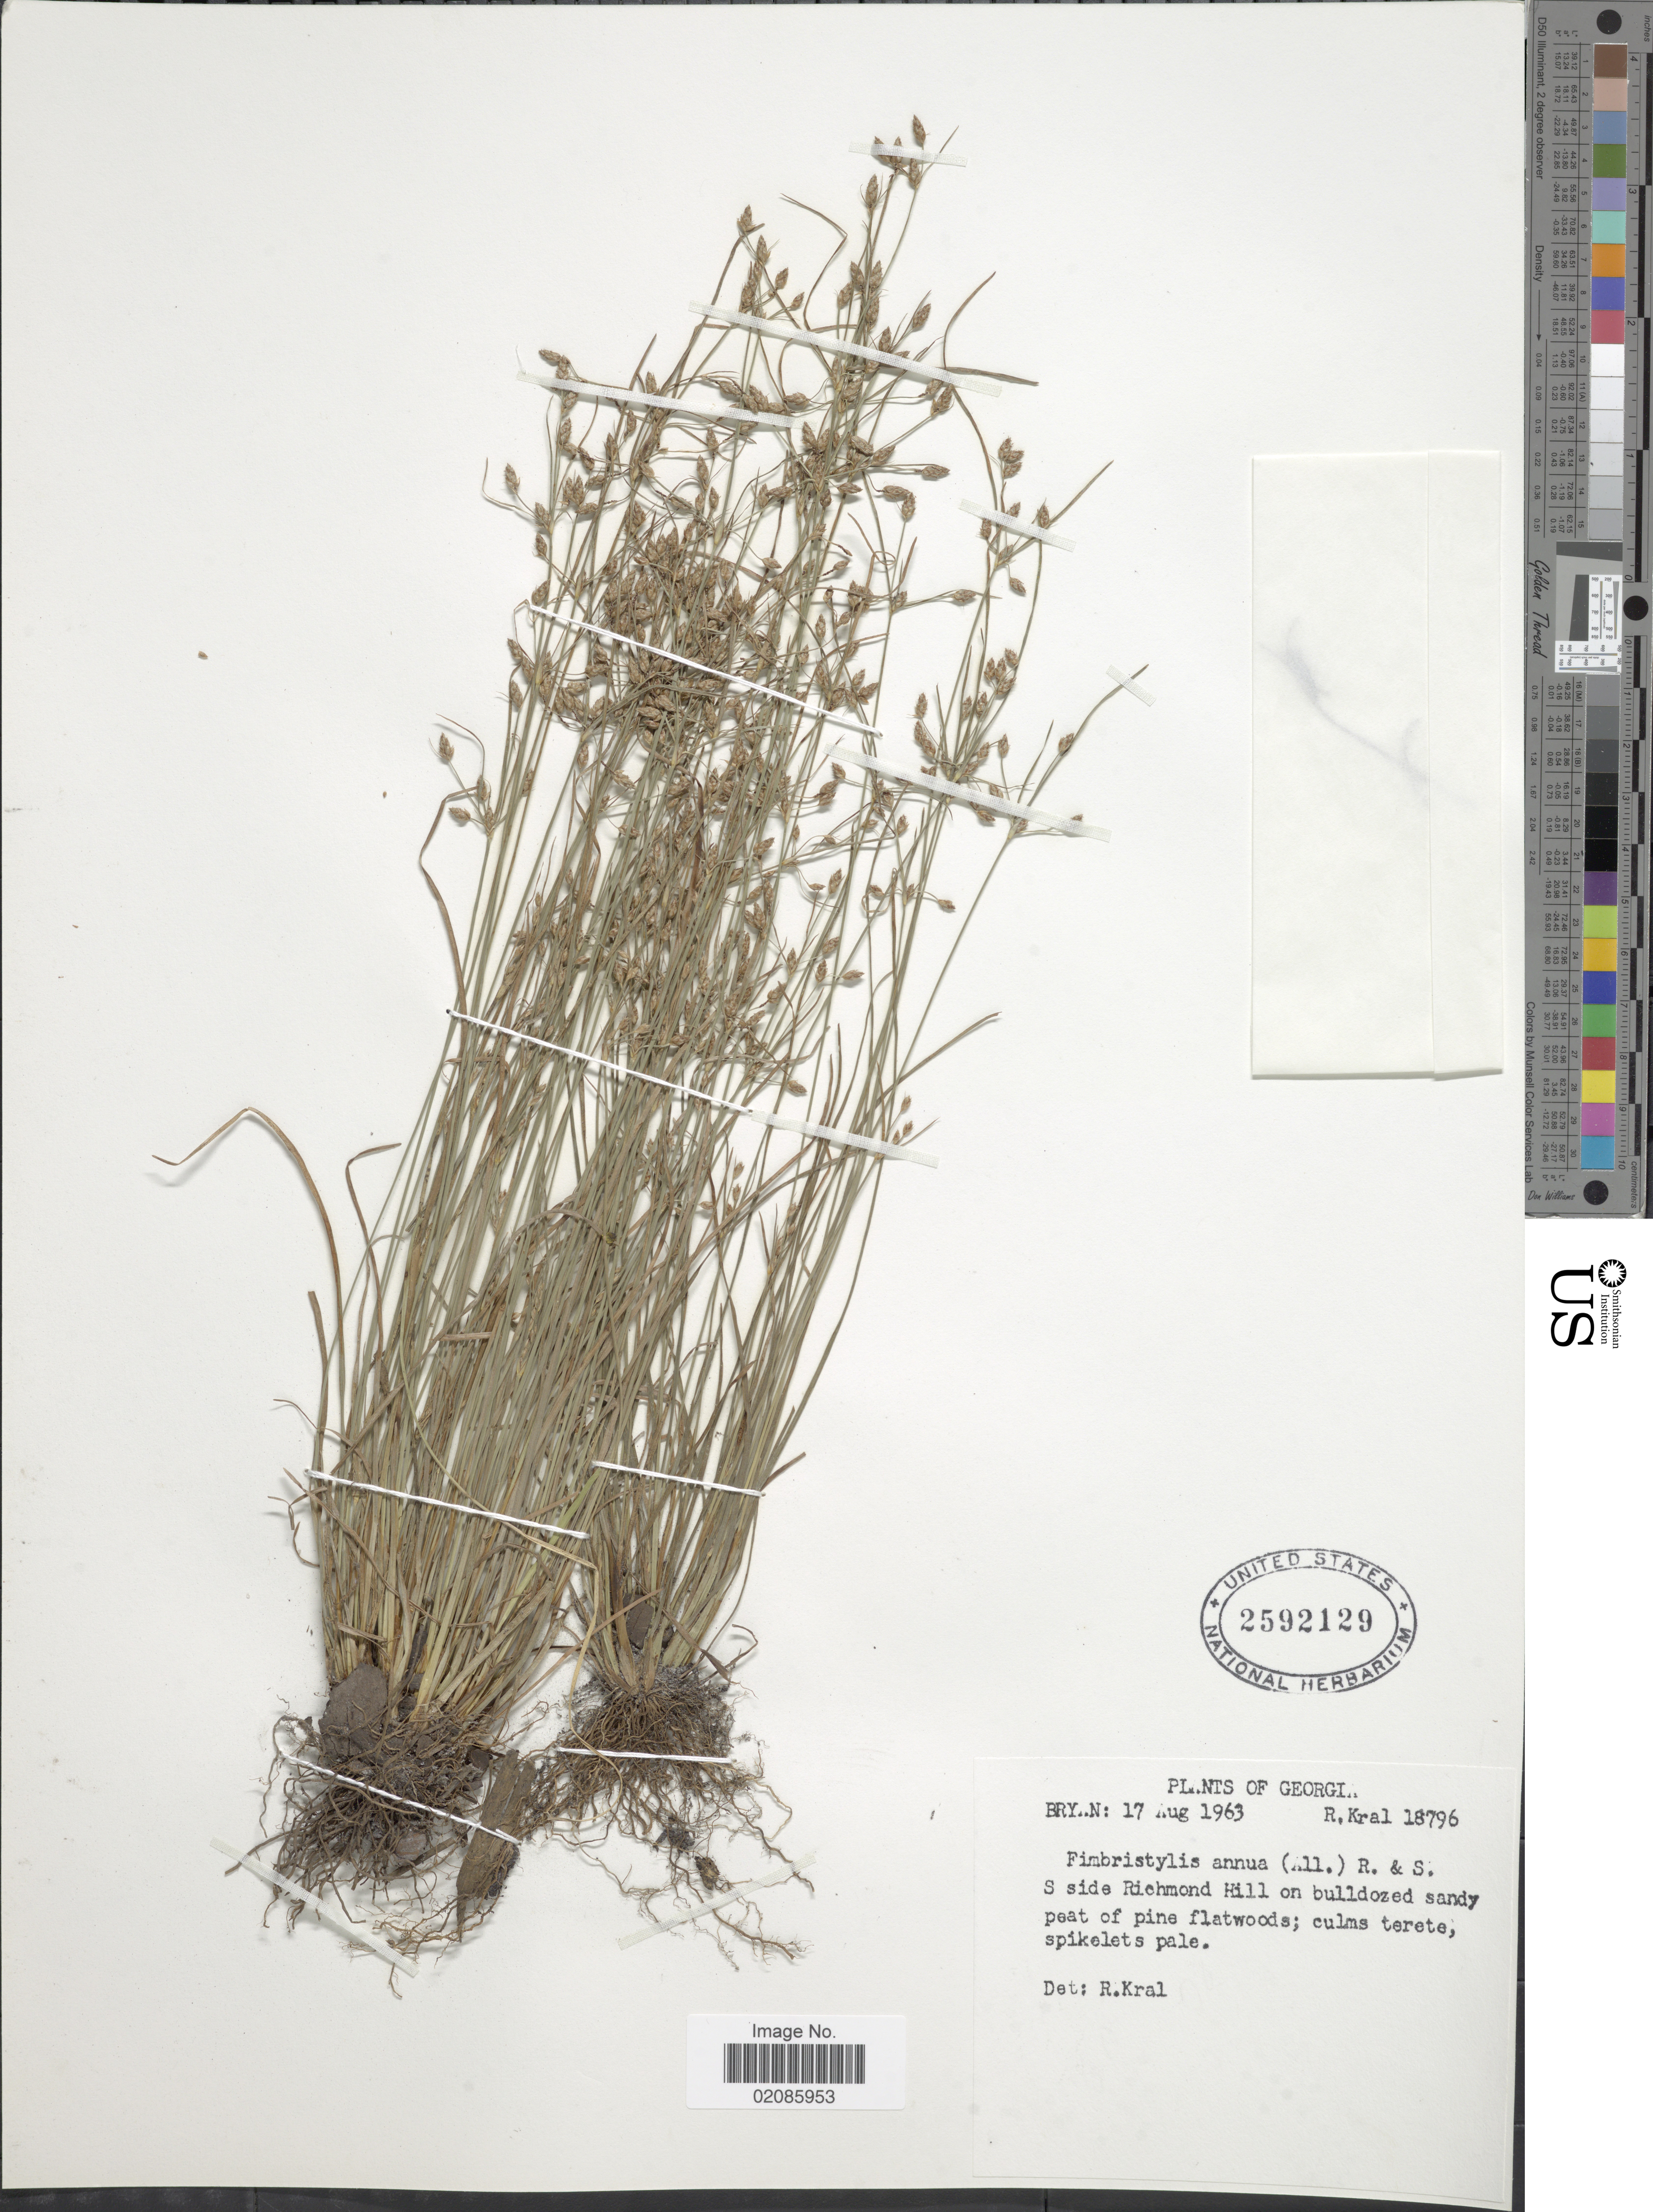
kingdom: Plantae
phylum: Tracheophyta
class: Liliopsida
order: Poales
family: Cyperaceae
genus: Fimbristylis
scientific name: Fimbristylis annua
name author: (All.) Roem. & Schult.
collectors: R. Kral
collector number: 18796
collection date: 1963-08-17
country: United States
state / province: Georgia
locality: Bryan. S side Richmond Hill on bulldozed sandy peat of pine flatwoods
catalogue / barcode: US 2592129